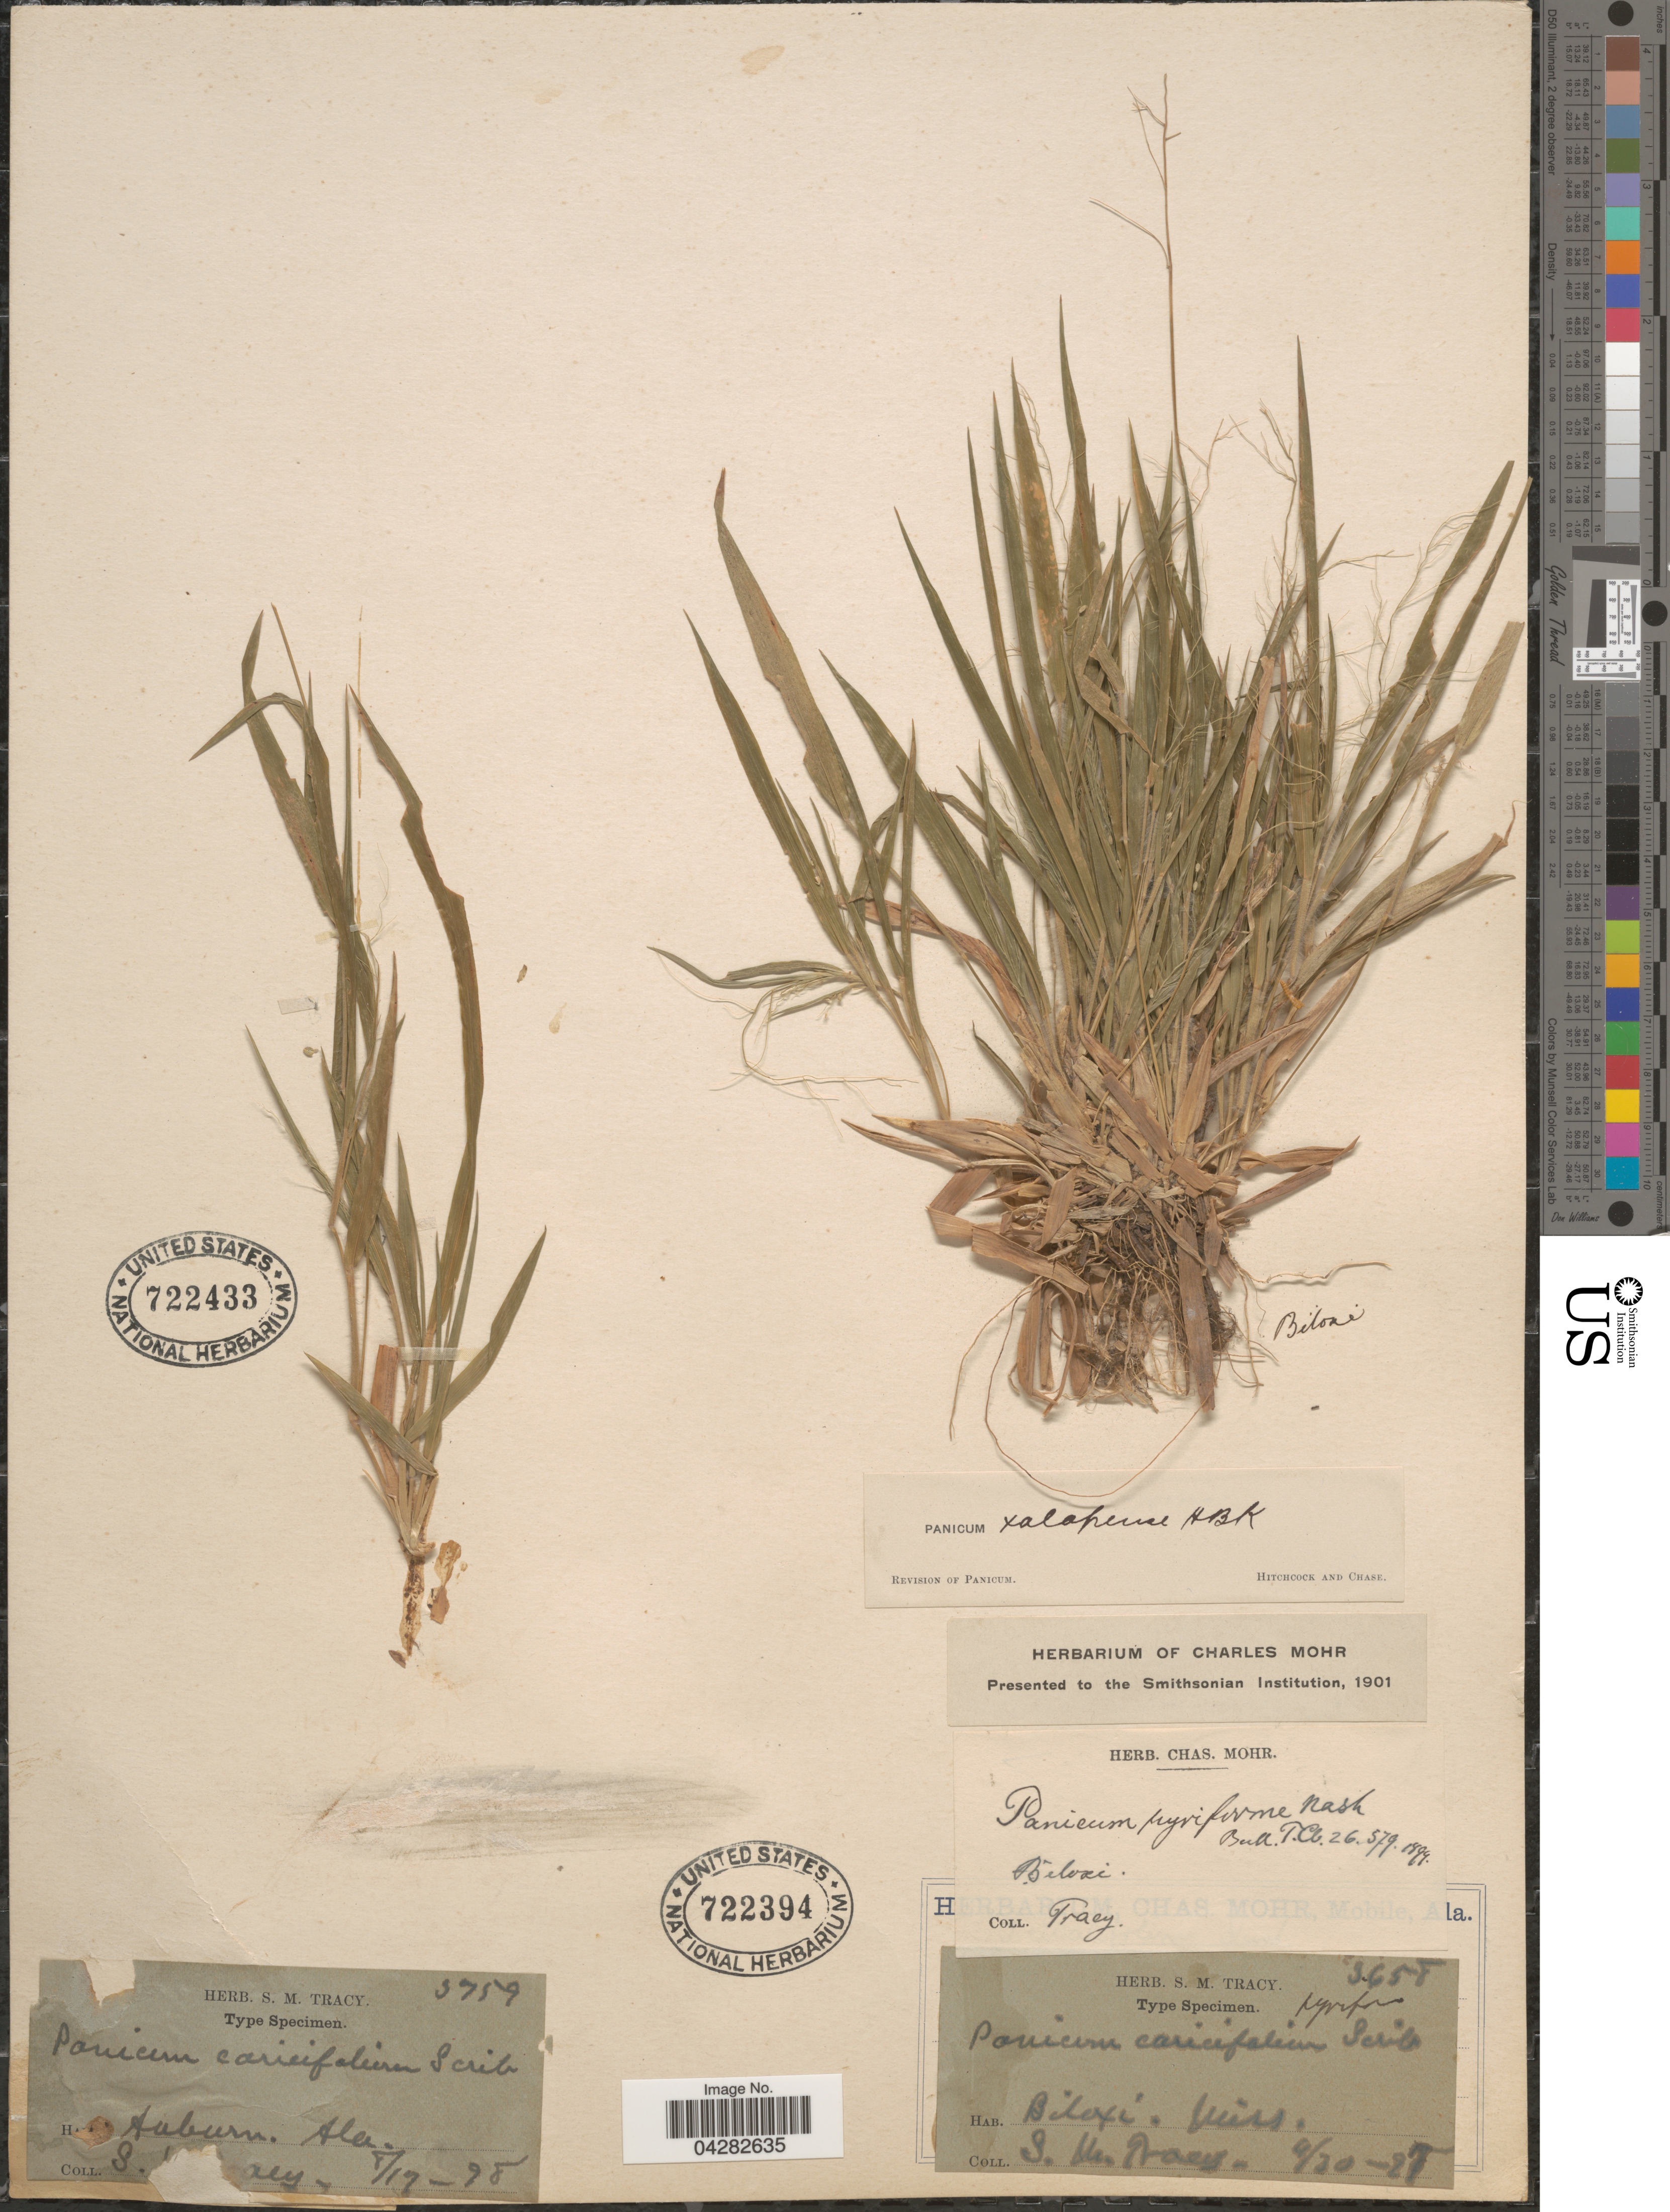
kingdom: Plantae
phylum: Tracheophyta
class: Liliopsida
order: Poales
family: Poaceae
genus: Dichanthelium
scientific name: Dichanthelium laxiflorum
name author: (Lam.) Gould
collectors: S. M. Tracy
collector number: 3658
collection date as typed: Transcribed d/m/y: 30/4/27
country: United States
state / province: Mississippi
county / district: Harrison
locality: Biloxi.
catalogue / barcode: US 722394-2